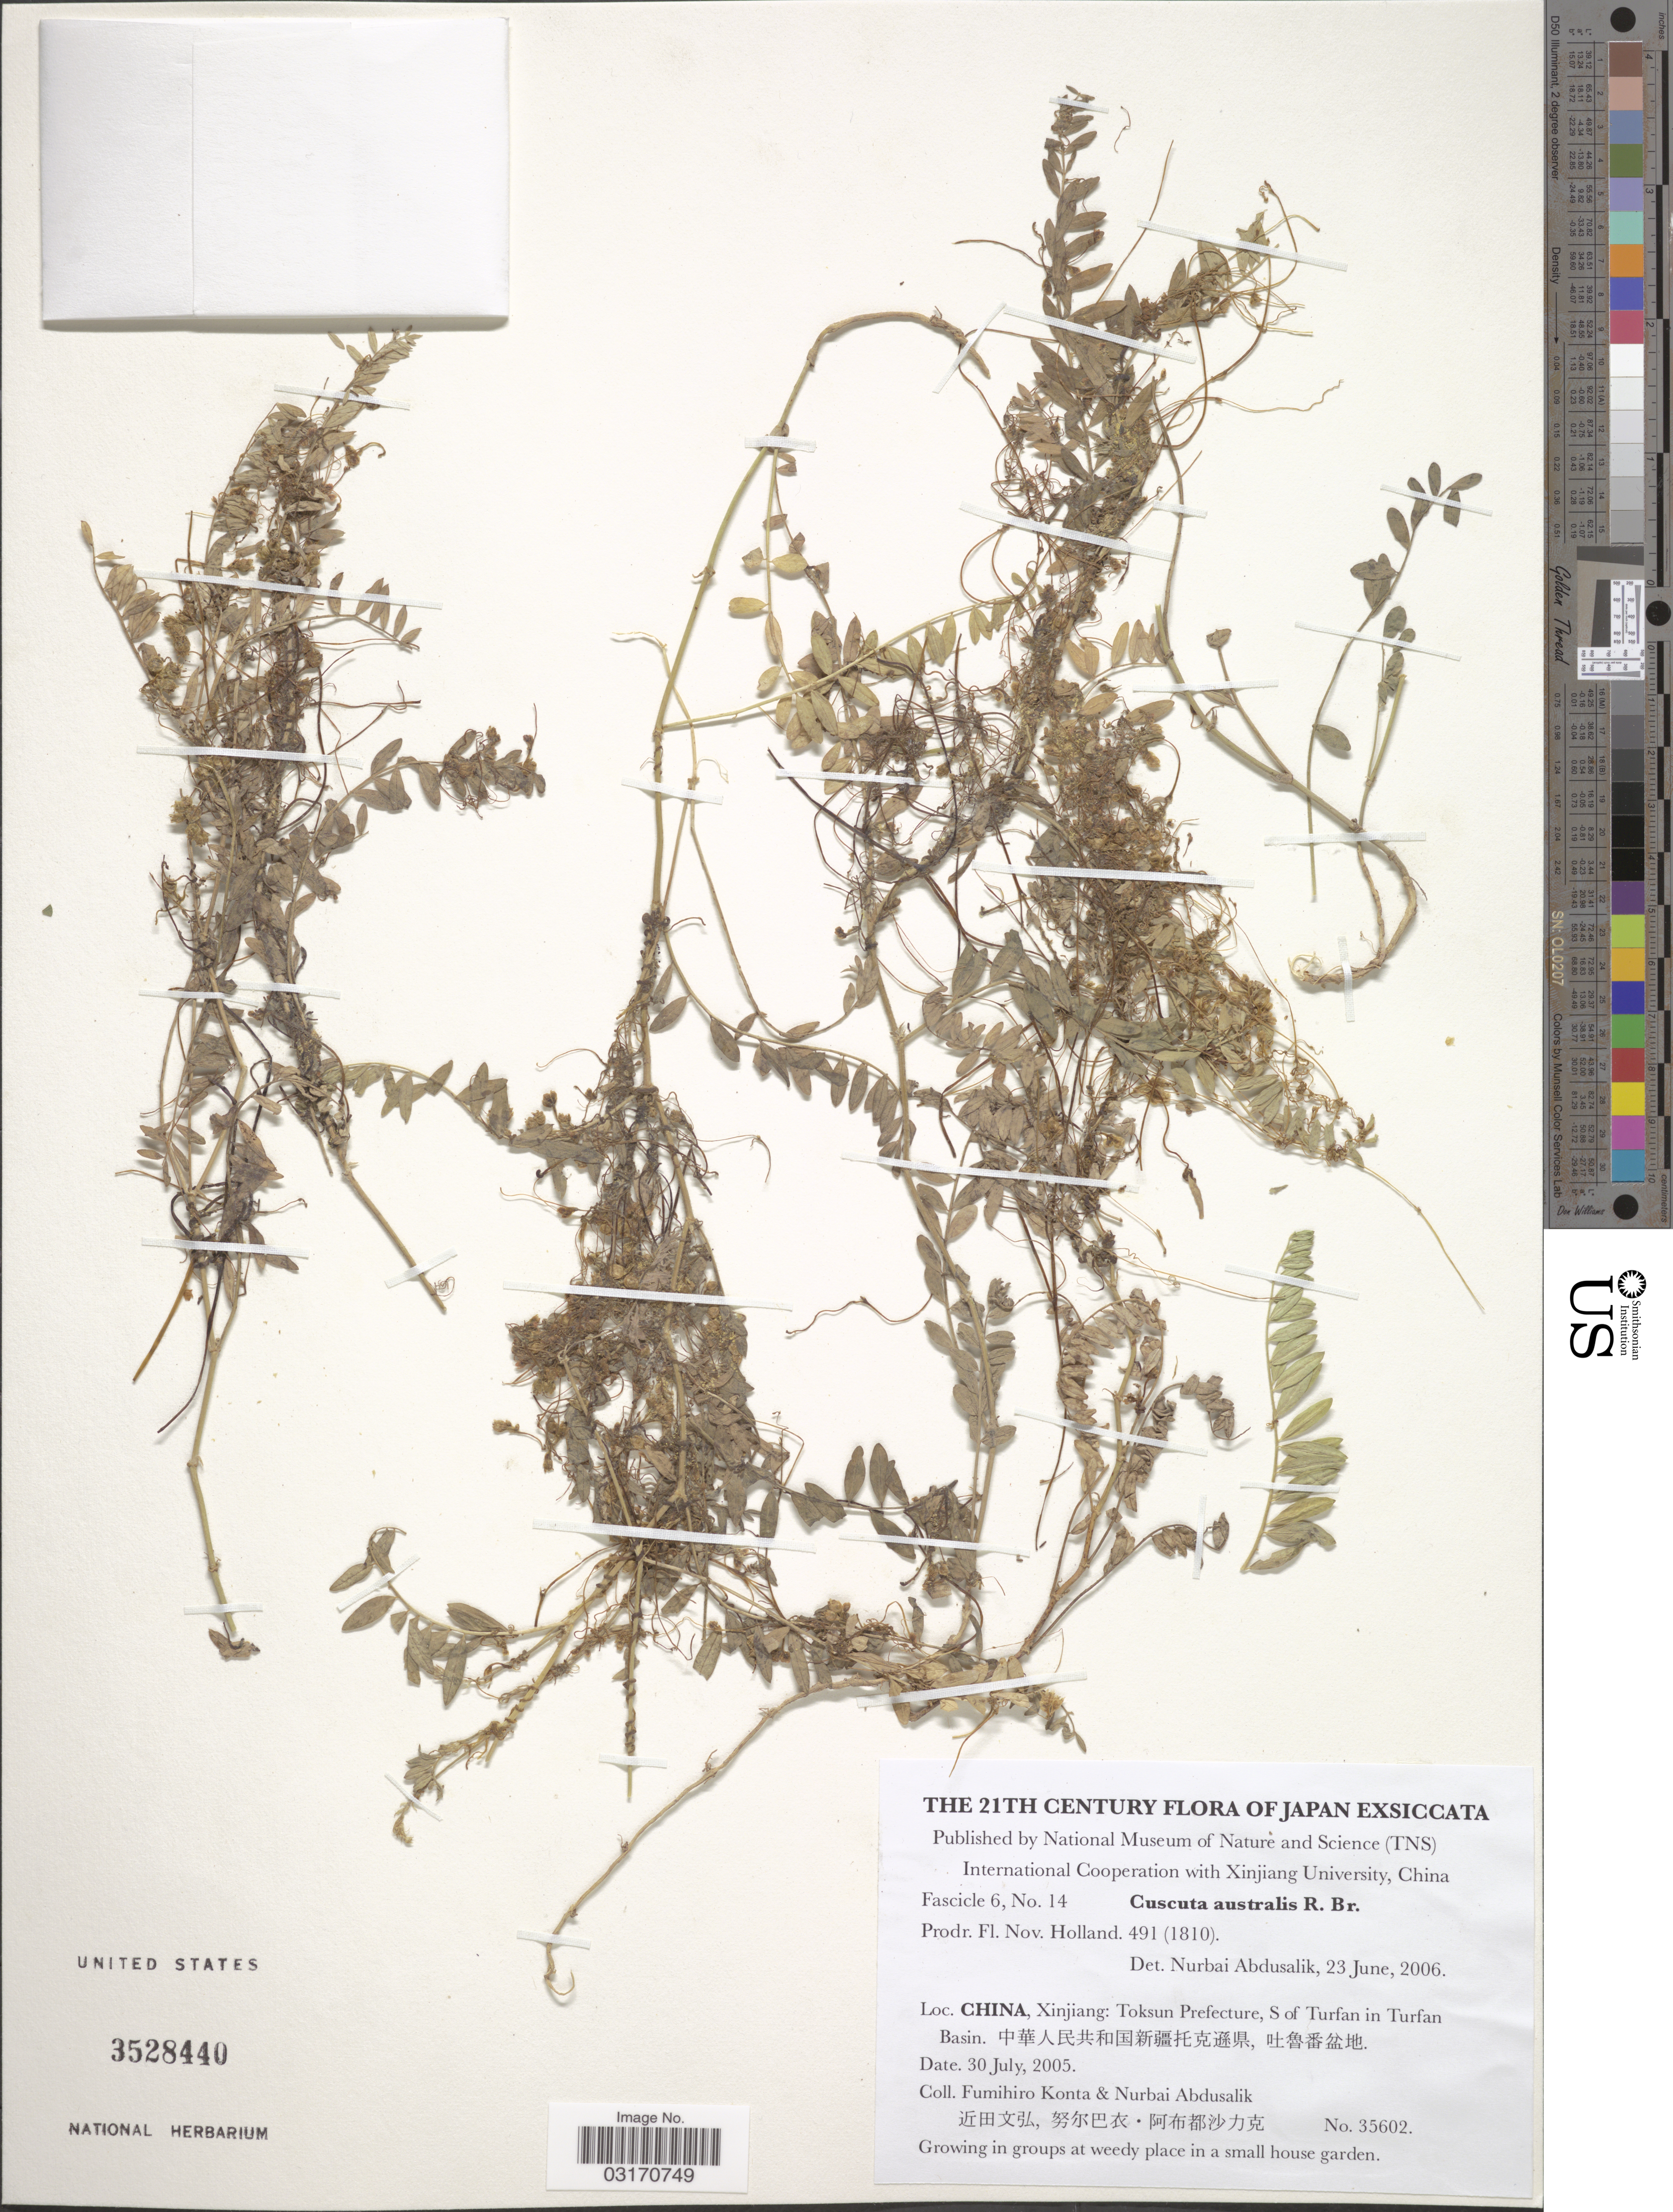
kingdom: Plantae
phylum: Tracheophyta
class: Magnoliopsida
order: Solanales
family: Convolvulaceae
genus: Cuscuta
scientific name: Cuscuta australis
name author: R. Br.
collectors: F. Konta & N. Abdusalik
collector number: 35602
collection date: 2005-07-30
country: China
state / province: Xinjiang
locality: Toksun Prefecture, S of Turfan in Turfan Basin.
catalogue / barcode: US 3528440